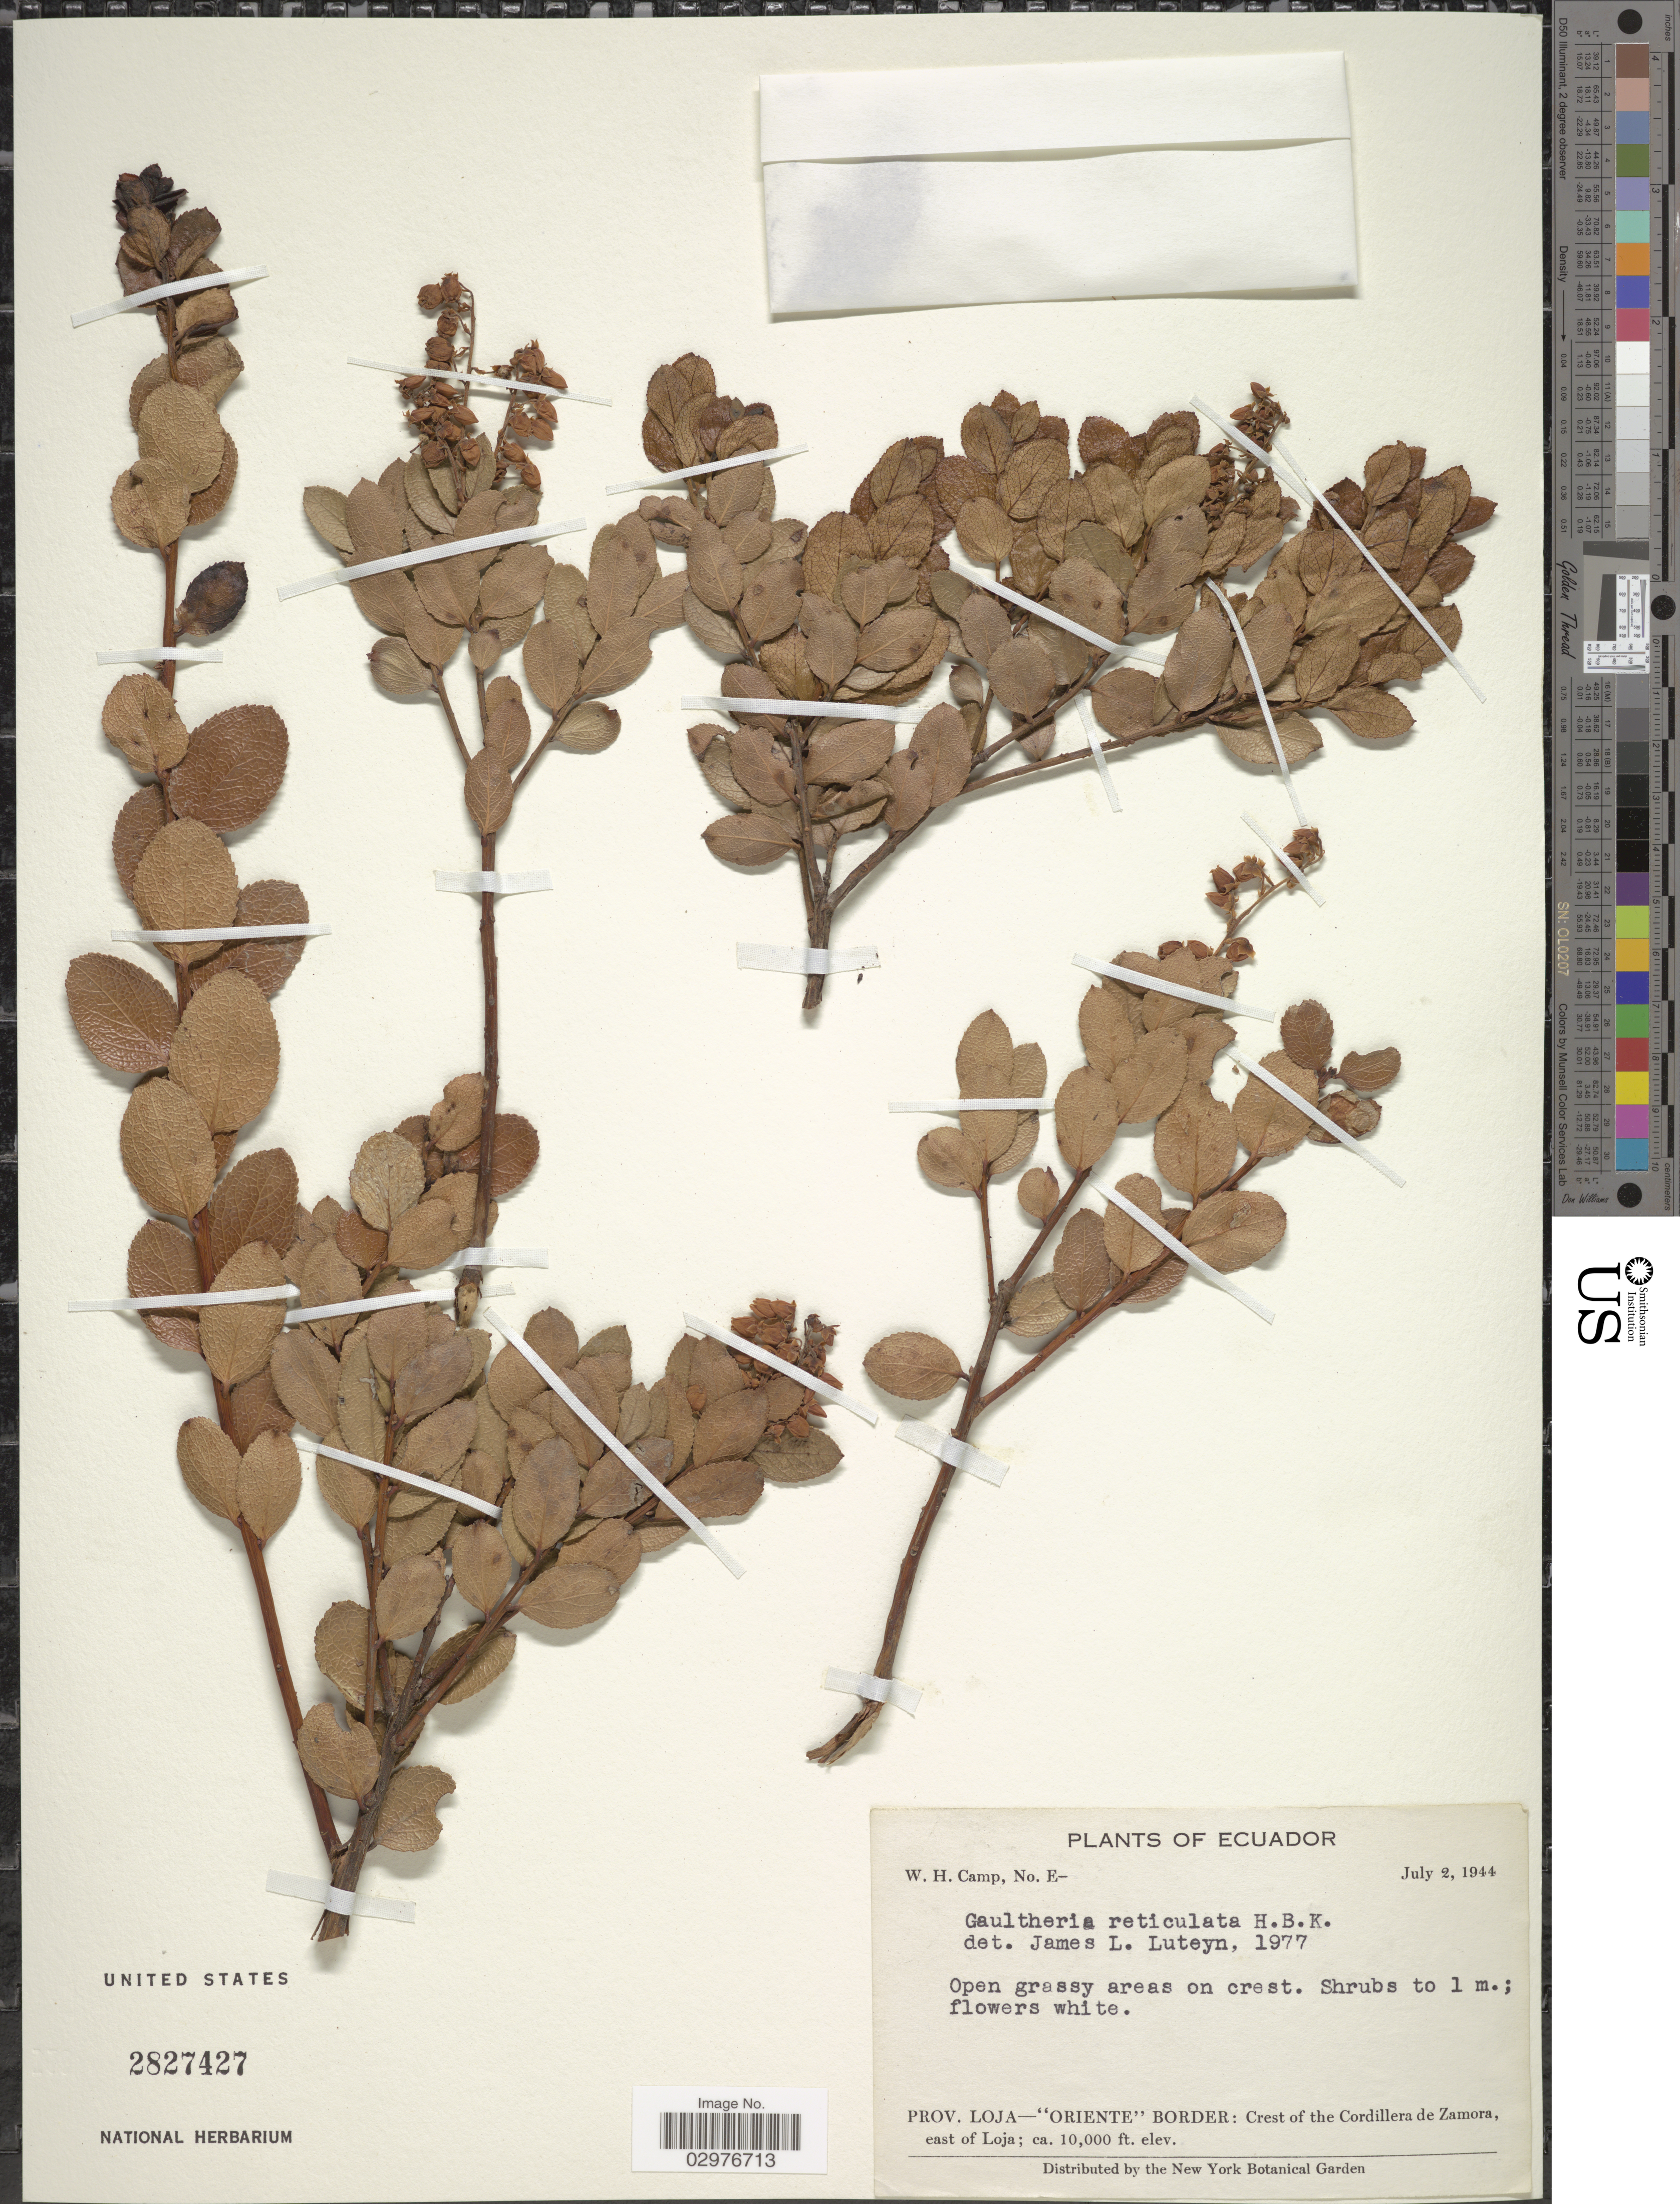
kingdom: Plantae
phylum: Tracheophyta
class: Magnoliopsida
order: Ericales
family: Ericaceae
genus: Gaultheria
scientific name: Gaultheria reticulata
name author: Kunth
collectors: W. H. Camp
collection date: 1944-07-02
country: Ecuador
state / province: Loja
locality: Oriente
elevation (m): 3048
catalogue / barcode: US 2827427